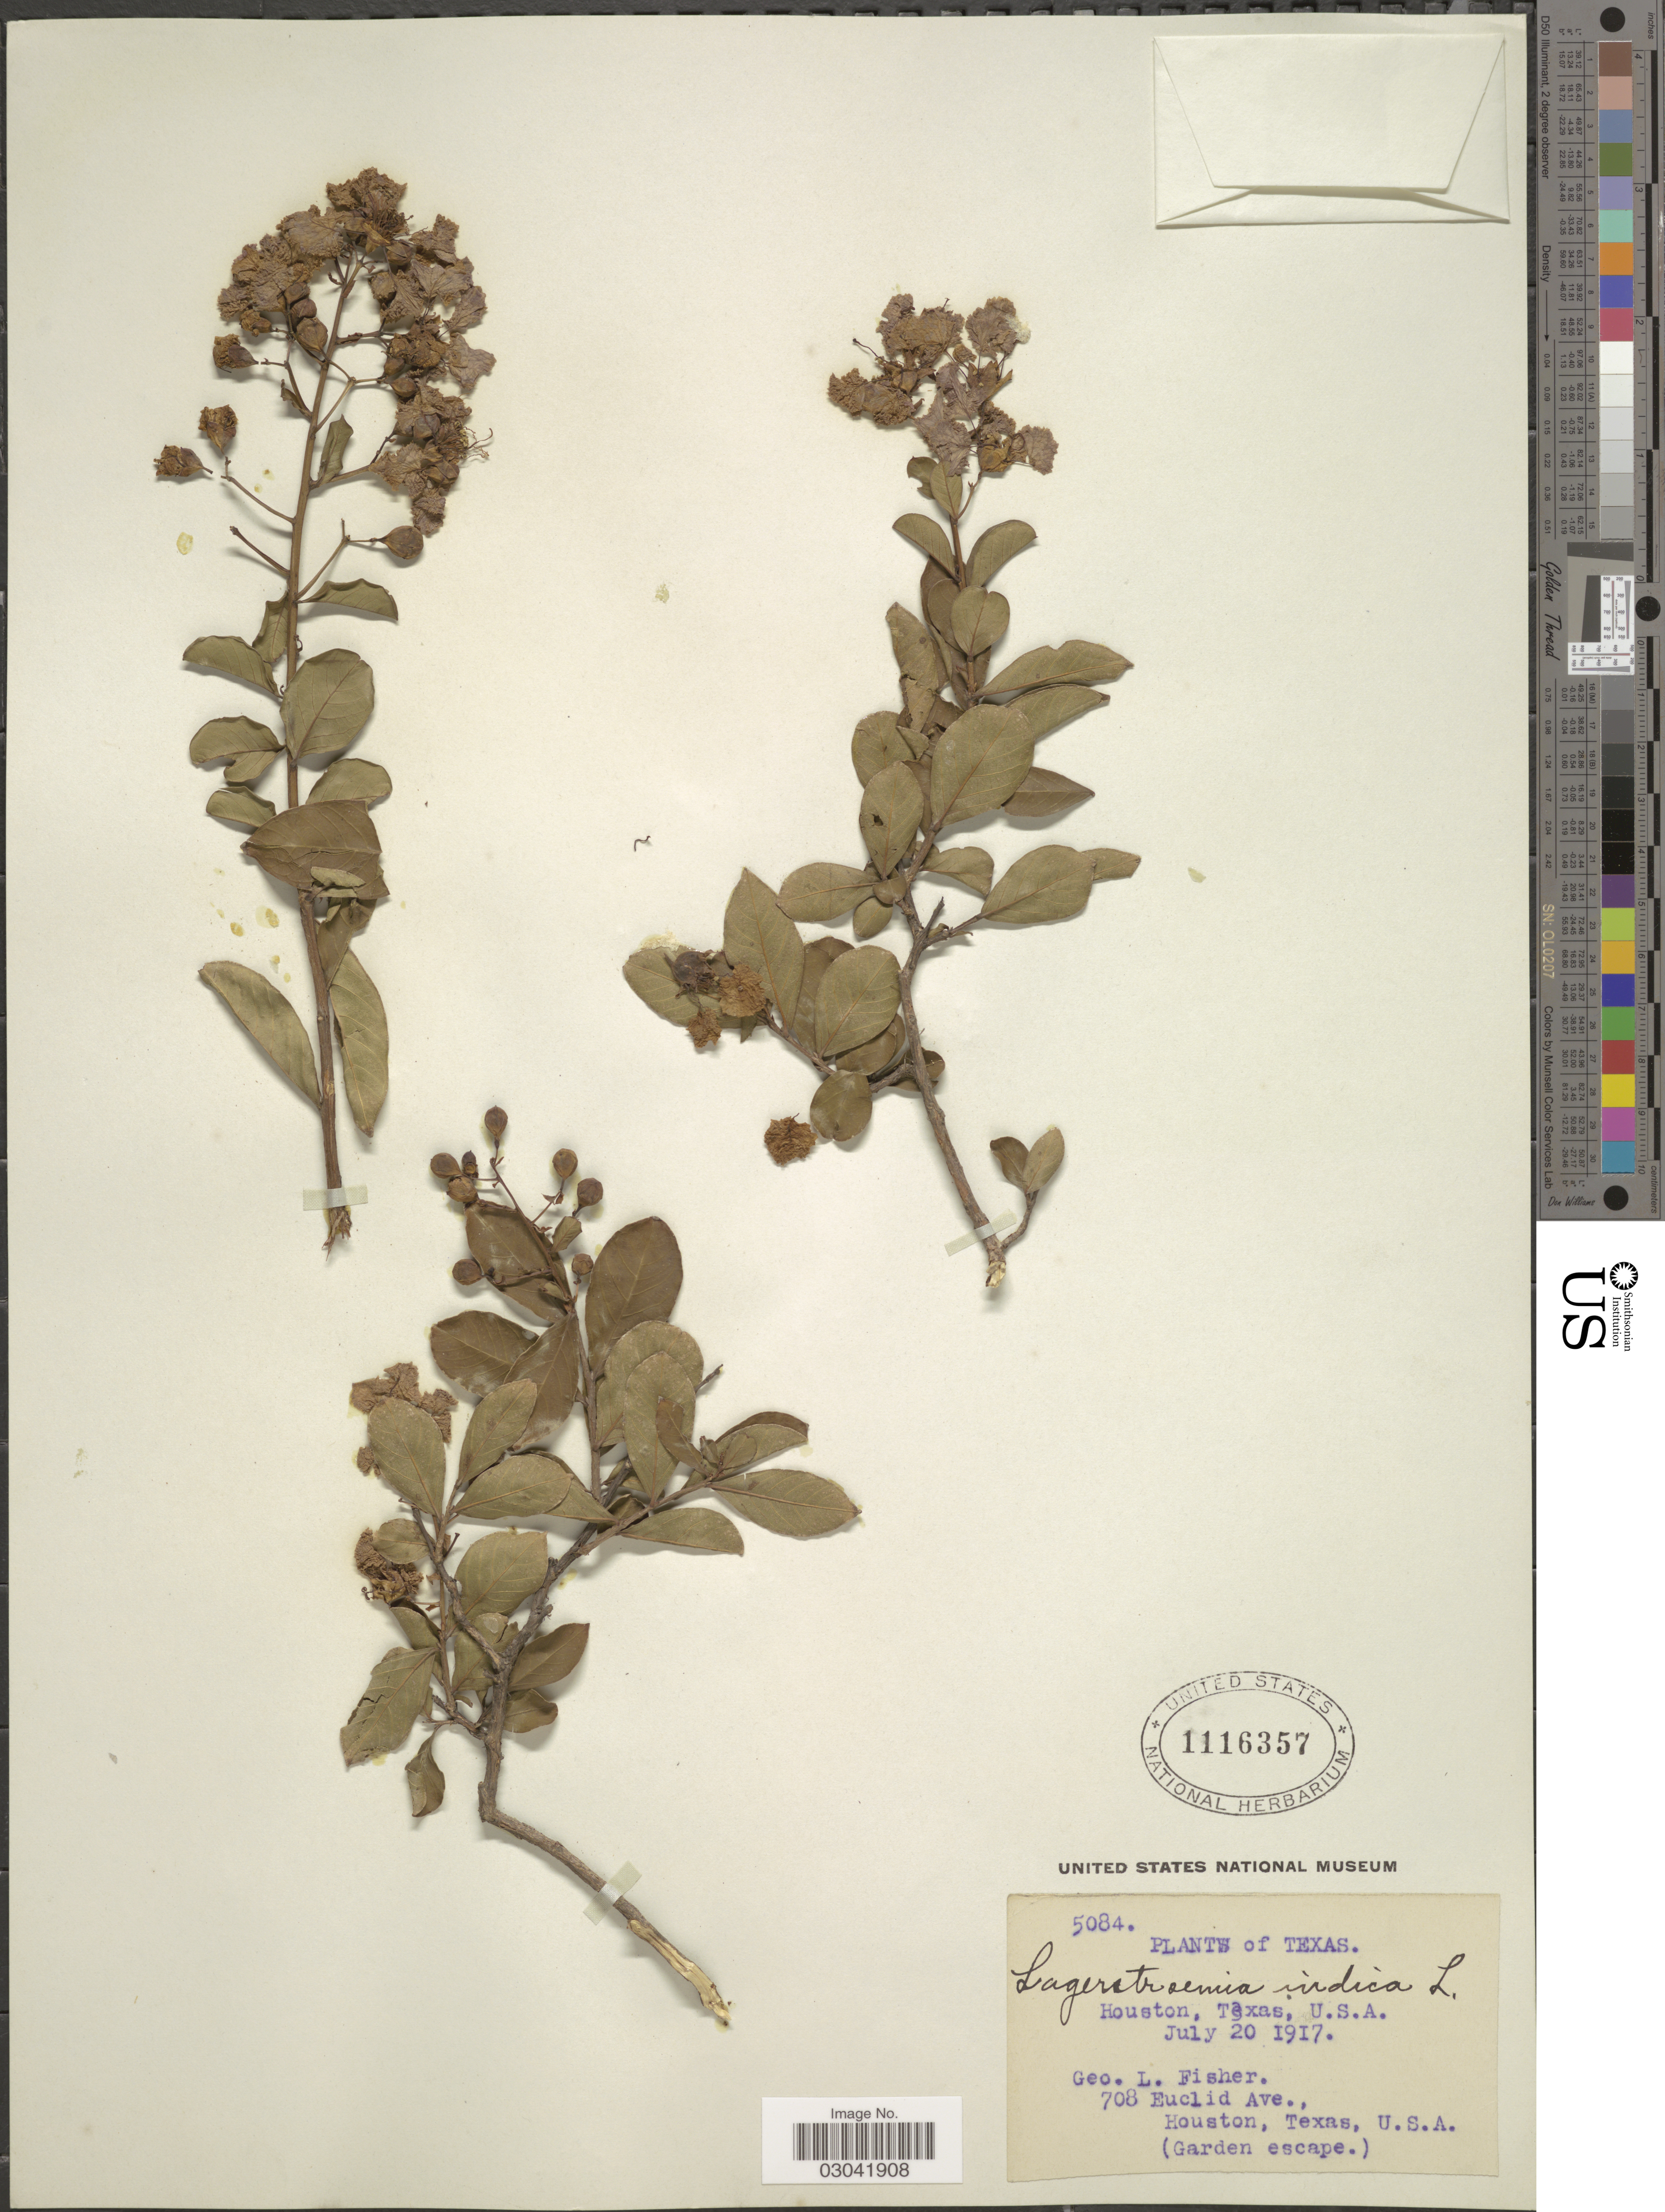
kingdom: Plantae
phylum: Tracheophyta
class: Magnoliopsida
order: Myrtales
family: Lythraceae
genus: Lagerstroemia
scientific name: Lagerstroemia indica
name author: L.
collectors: G. L. Fisher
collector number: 5084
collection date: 1917-07-20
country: United States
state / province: Texas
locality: Houston.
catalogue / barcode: US 1116357